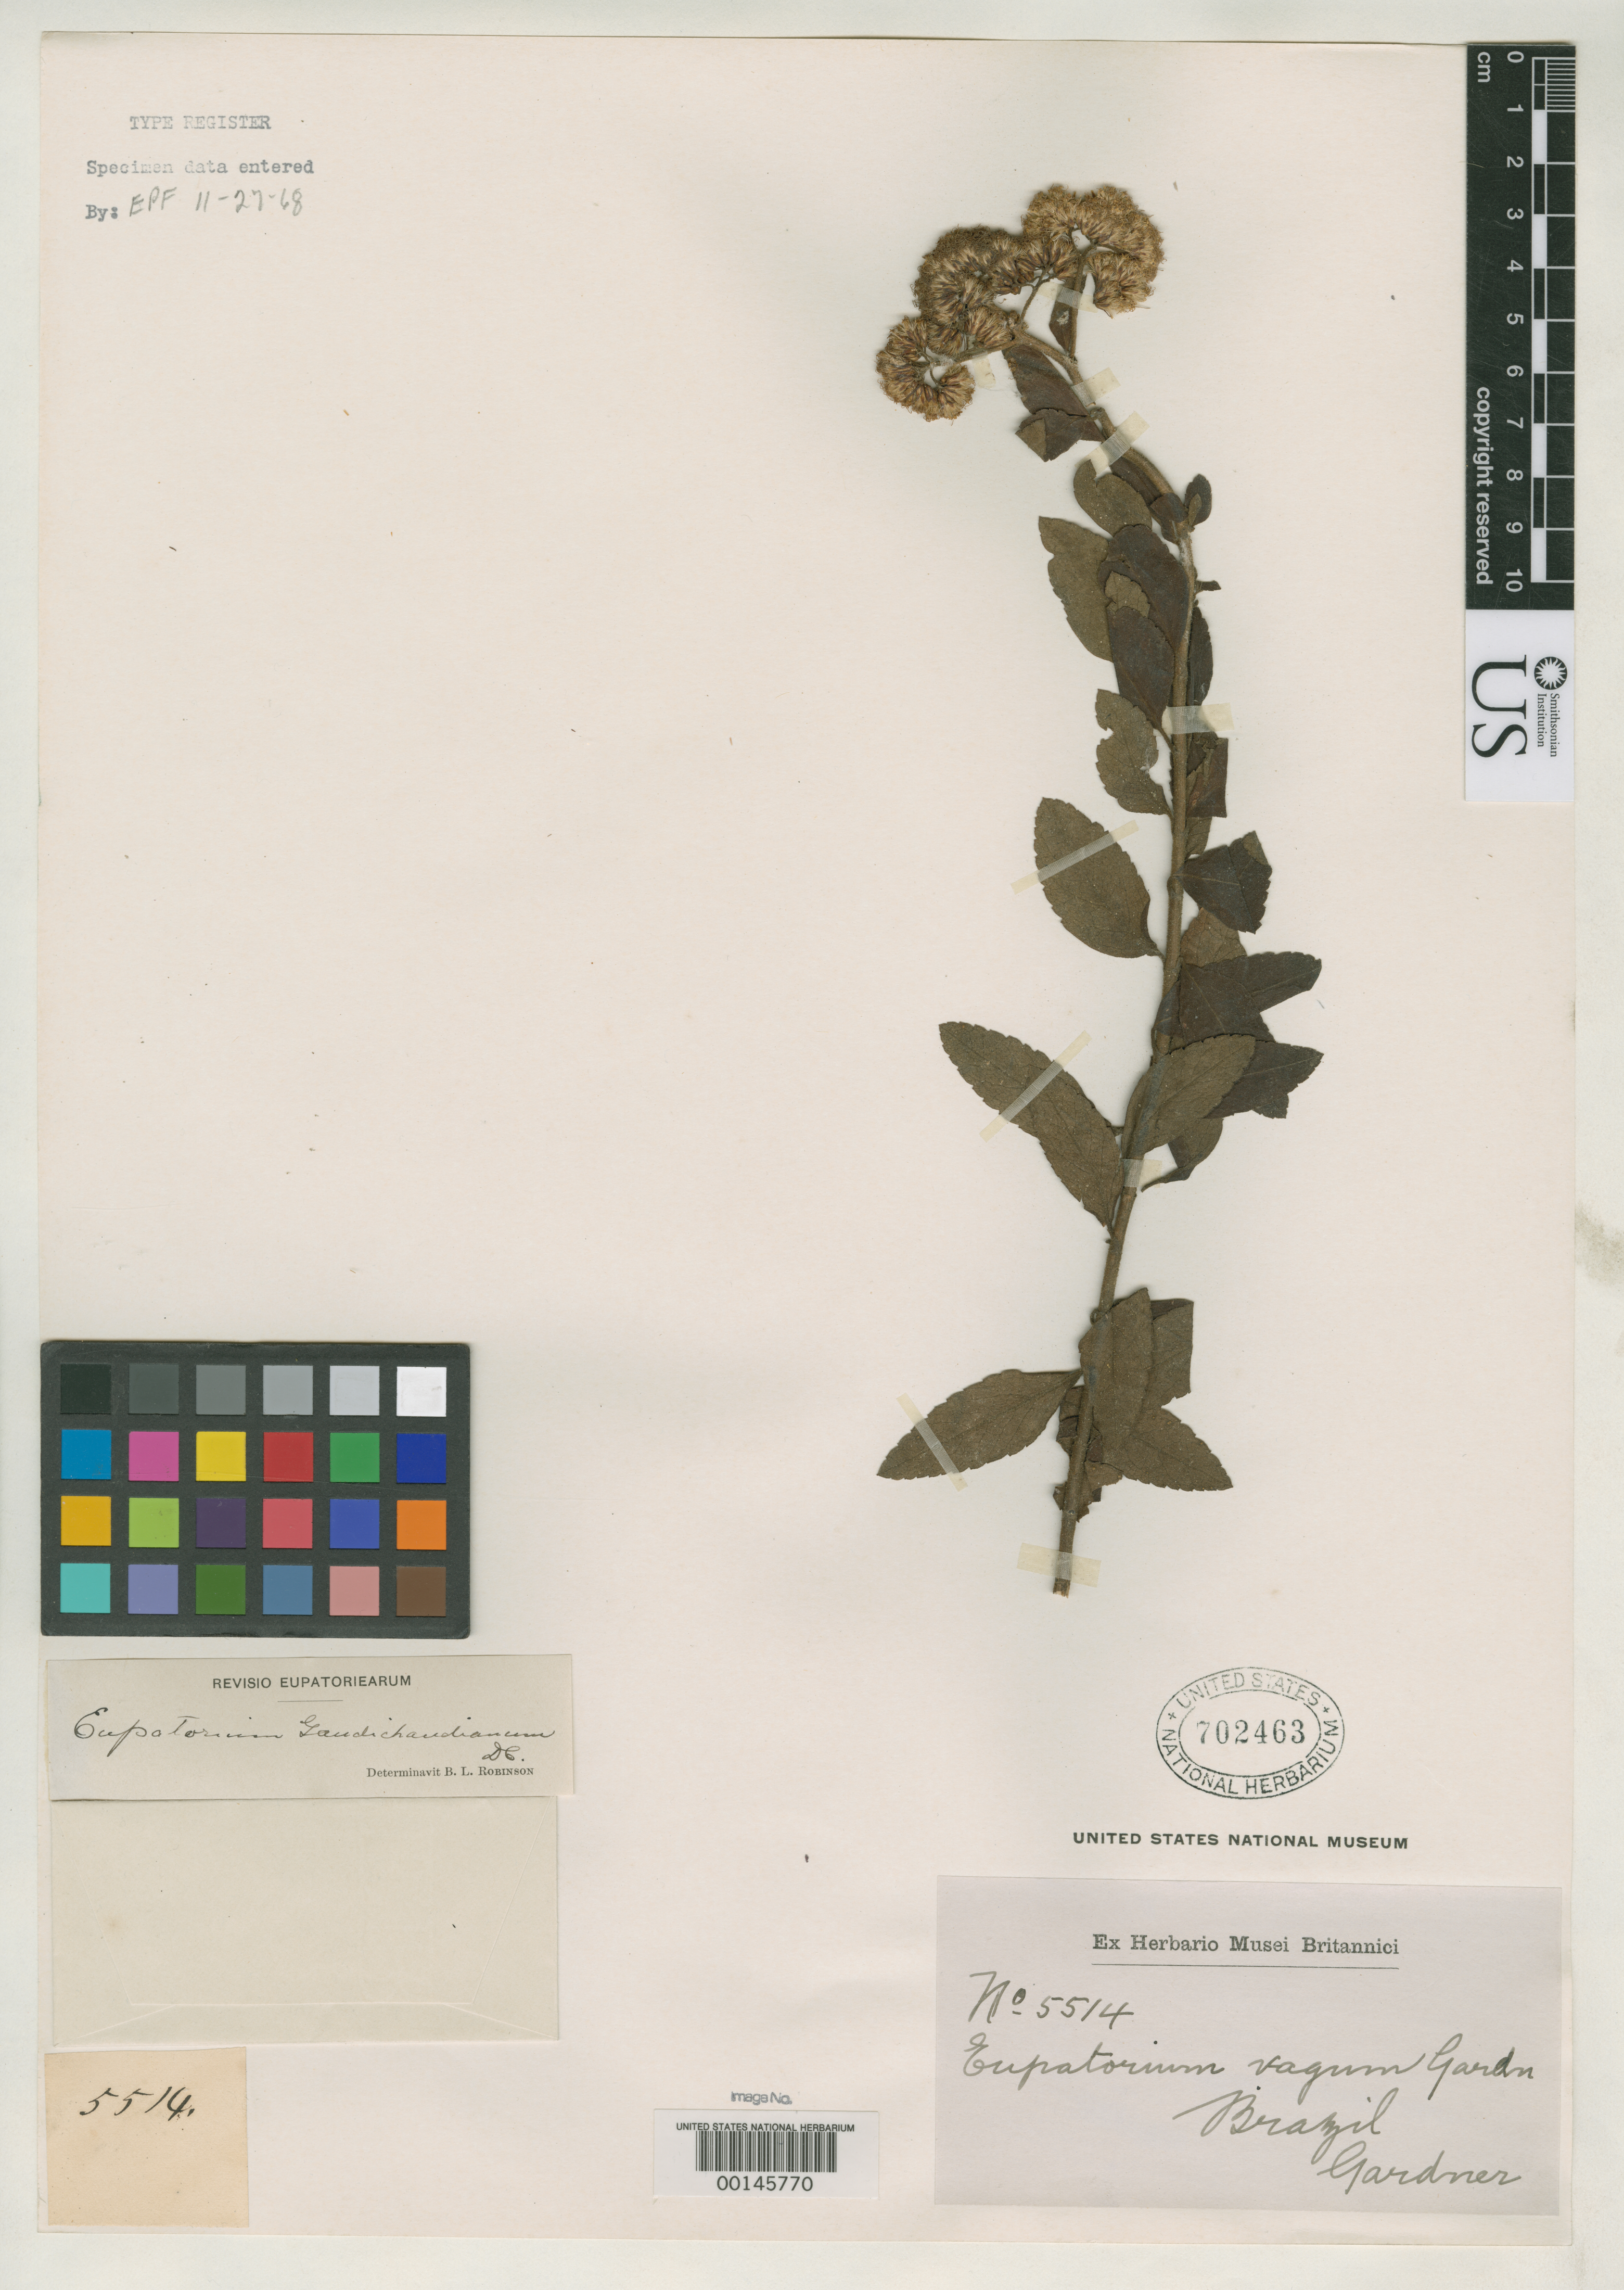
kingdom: Plantae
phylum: Tracheophyta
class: Magnoliopsida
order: Asterales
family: Asteraceae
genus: Eupatorium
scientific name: Eupatorium vagum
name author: Gardner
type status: Isotype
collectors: G. Gardner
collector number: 5514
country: Brazil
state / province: Rio de Janeiro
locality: Near Tijuca.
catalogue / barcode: US 702463